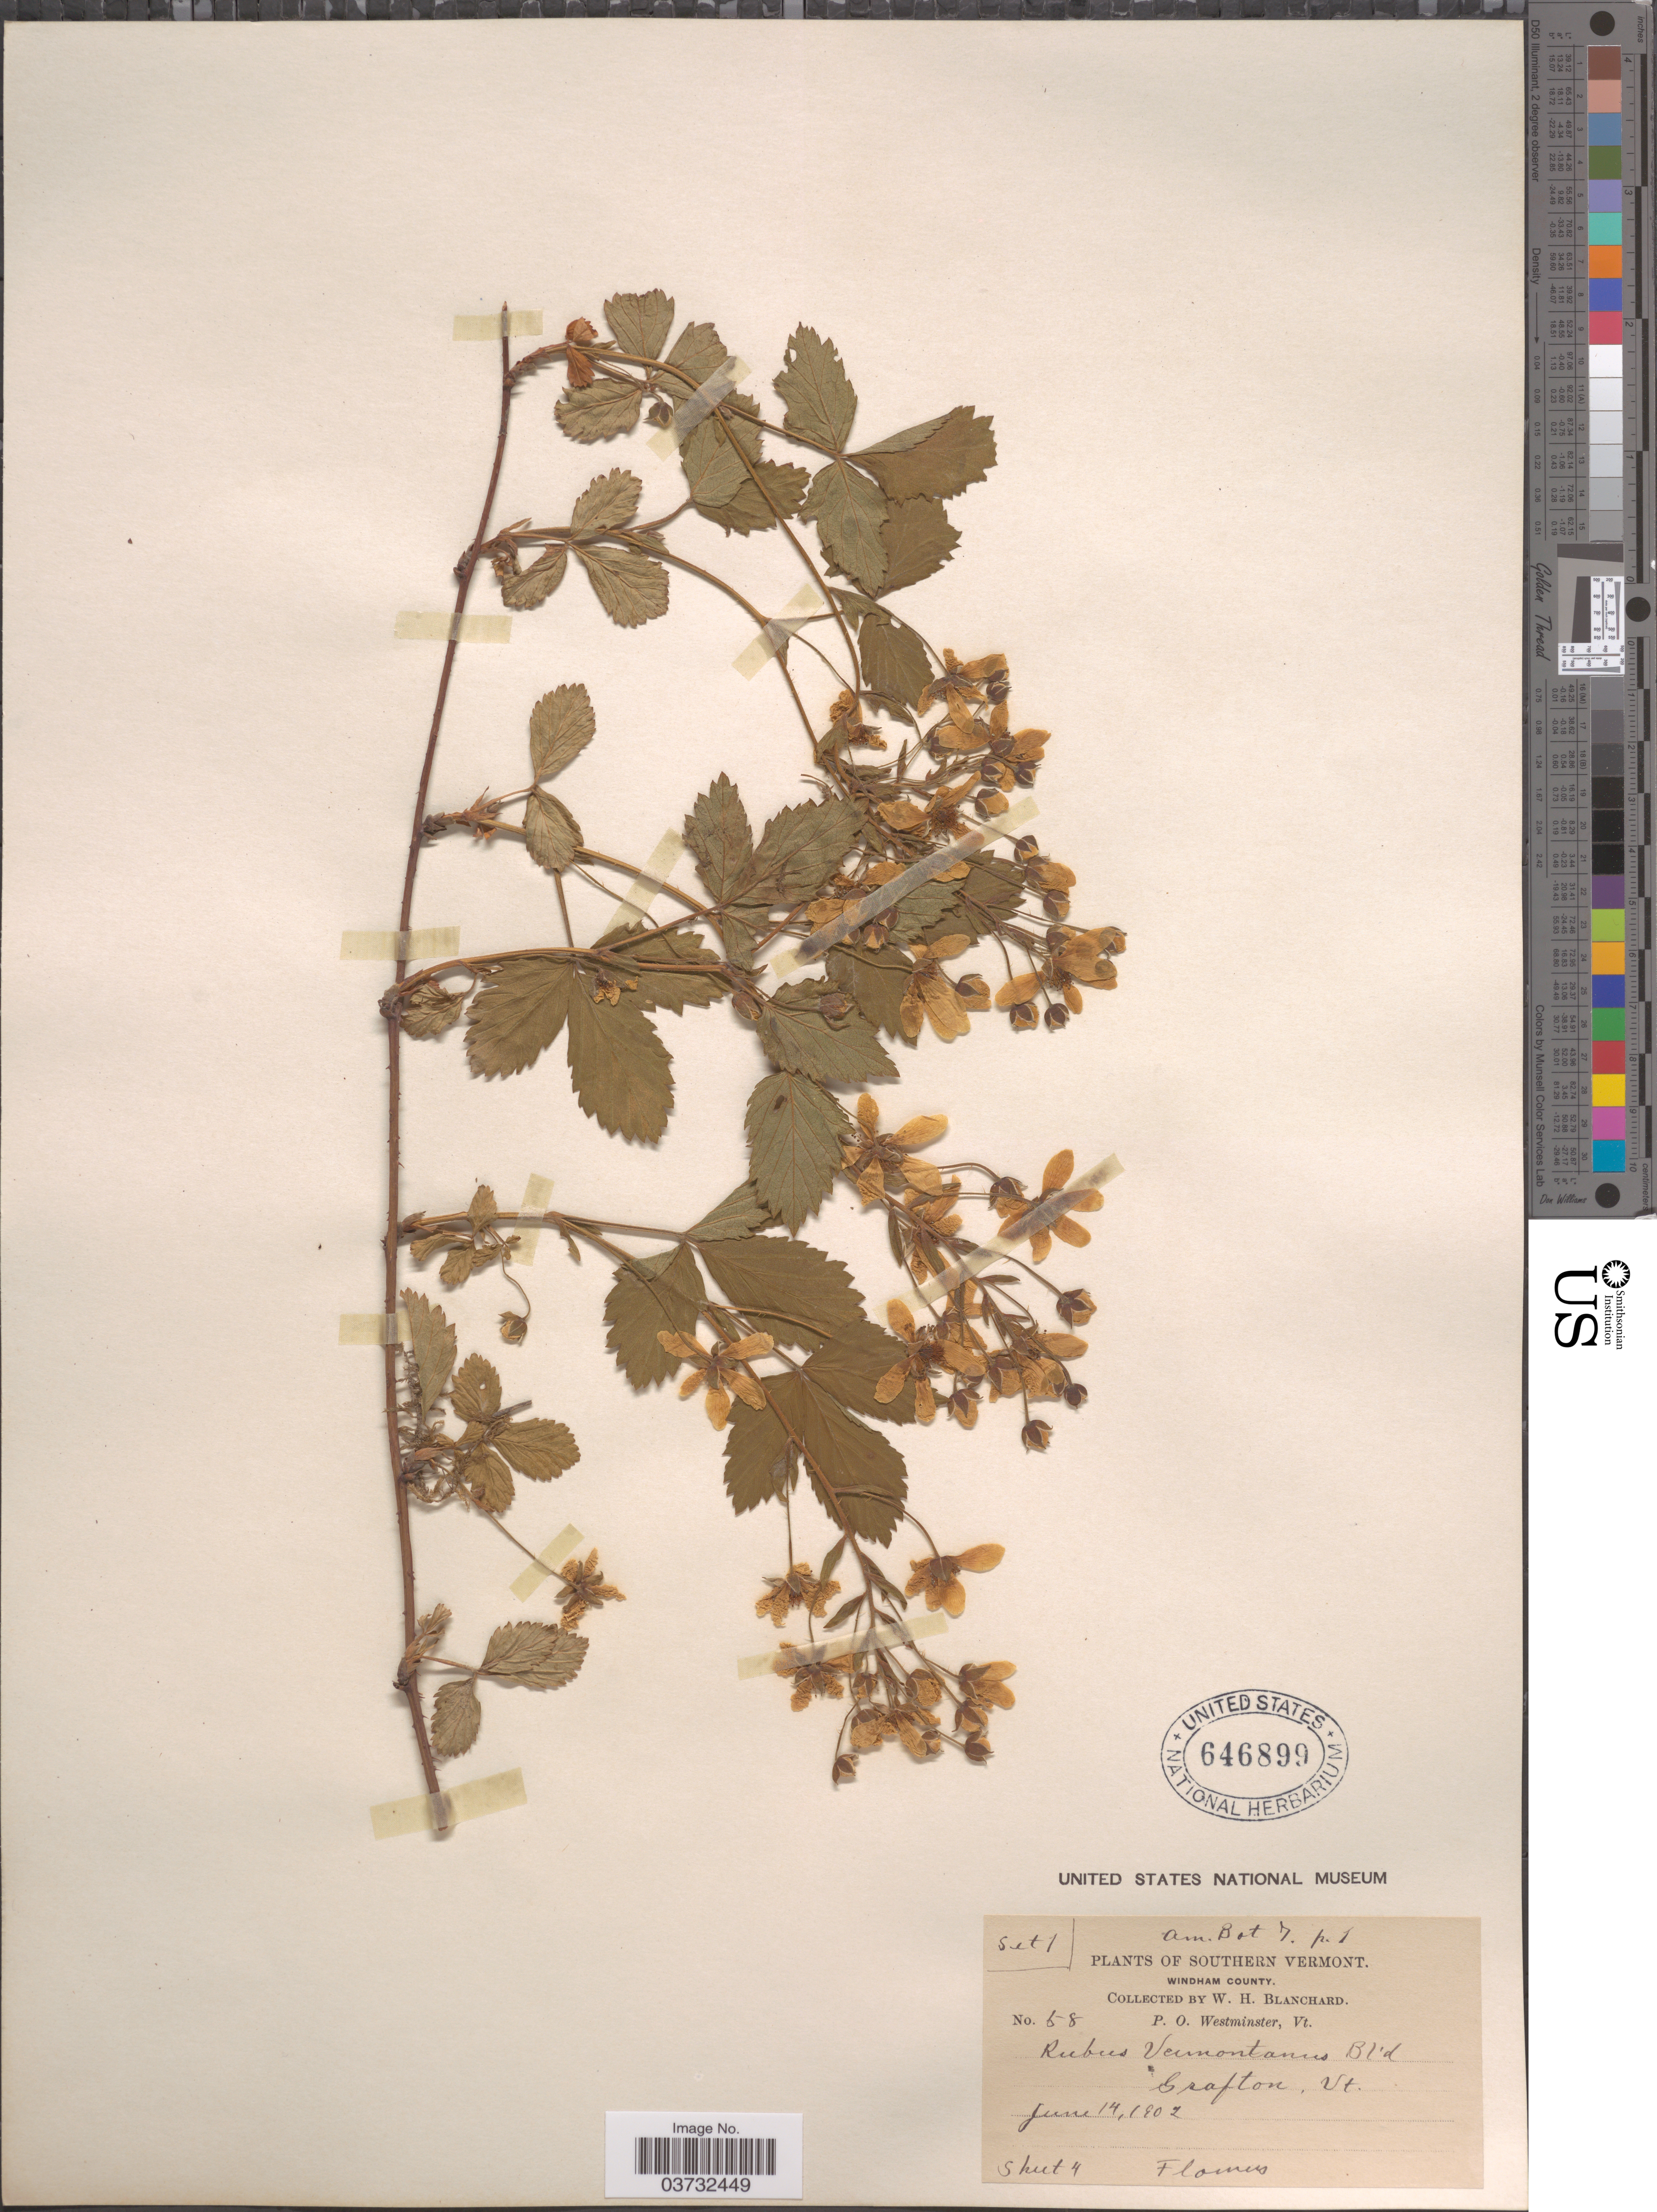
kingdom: Plantae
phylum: Tracheophyta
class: Magnoliopsida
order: Rosales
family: Rosaceae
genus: Rubus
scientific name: Rubus vermontanus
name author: Blanch.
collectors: W. H. Blanchard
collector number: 58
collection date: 1902-06-14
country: United States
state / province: Vermont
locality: Southern Vermont. Windham County. Grafton.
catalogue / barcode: US 646899